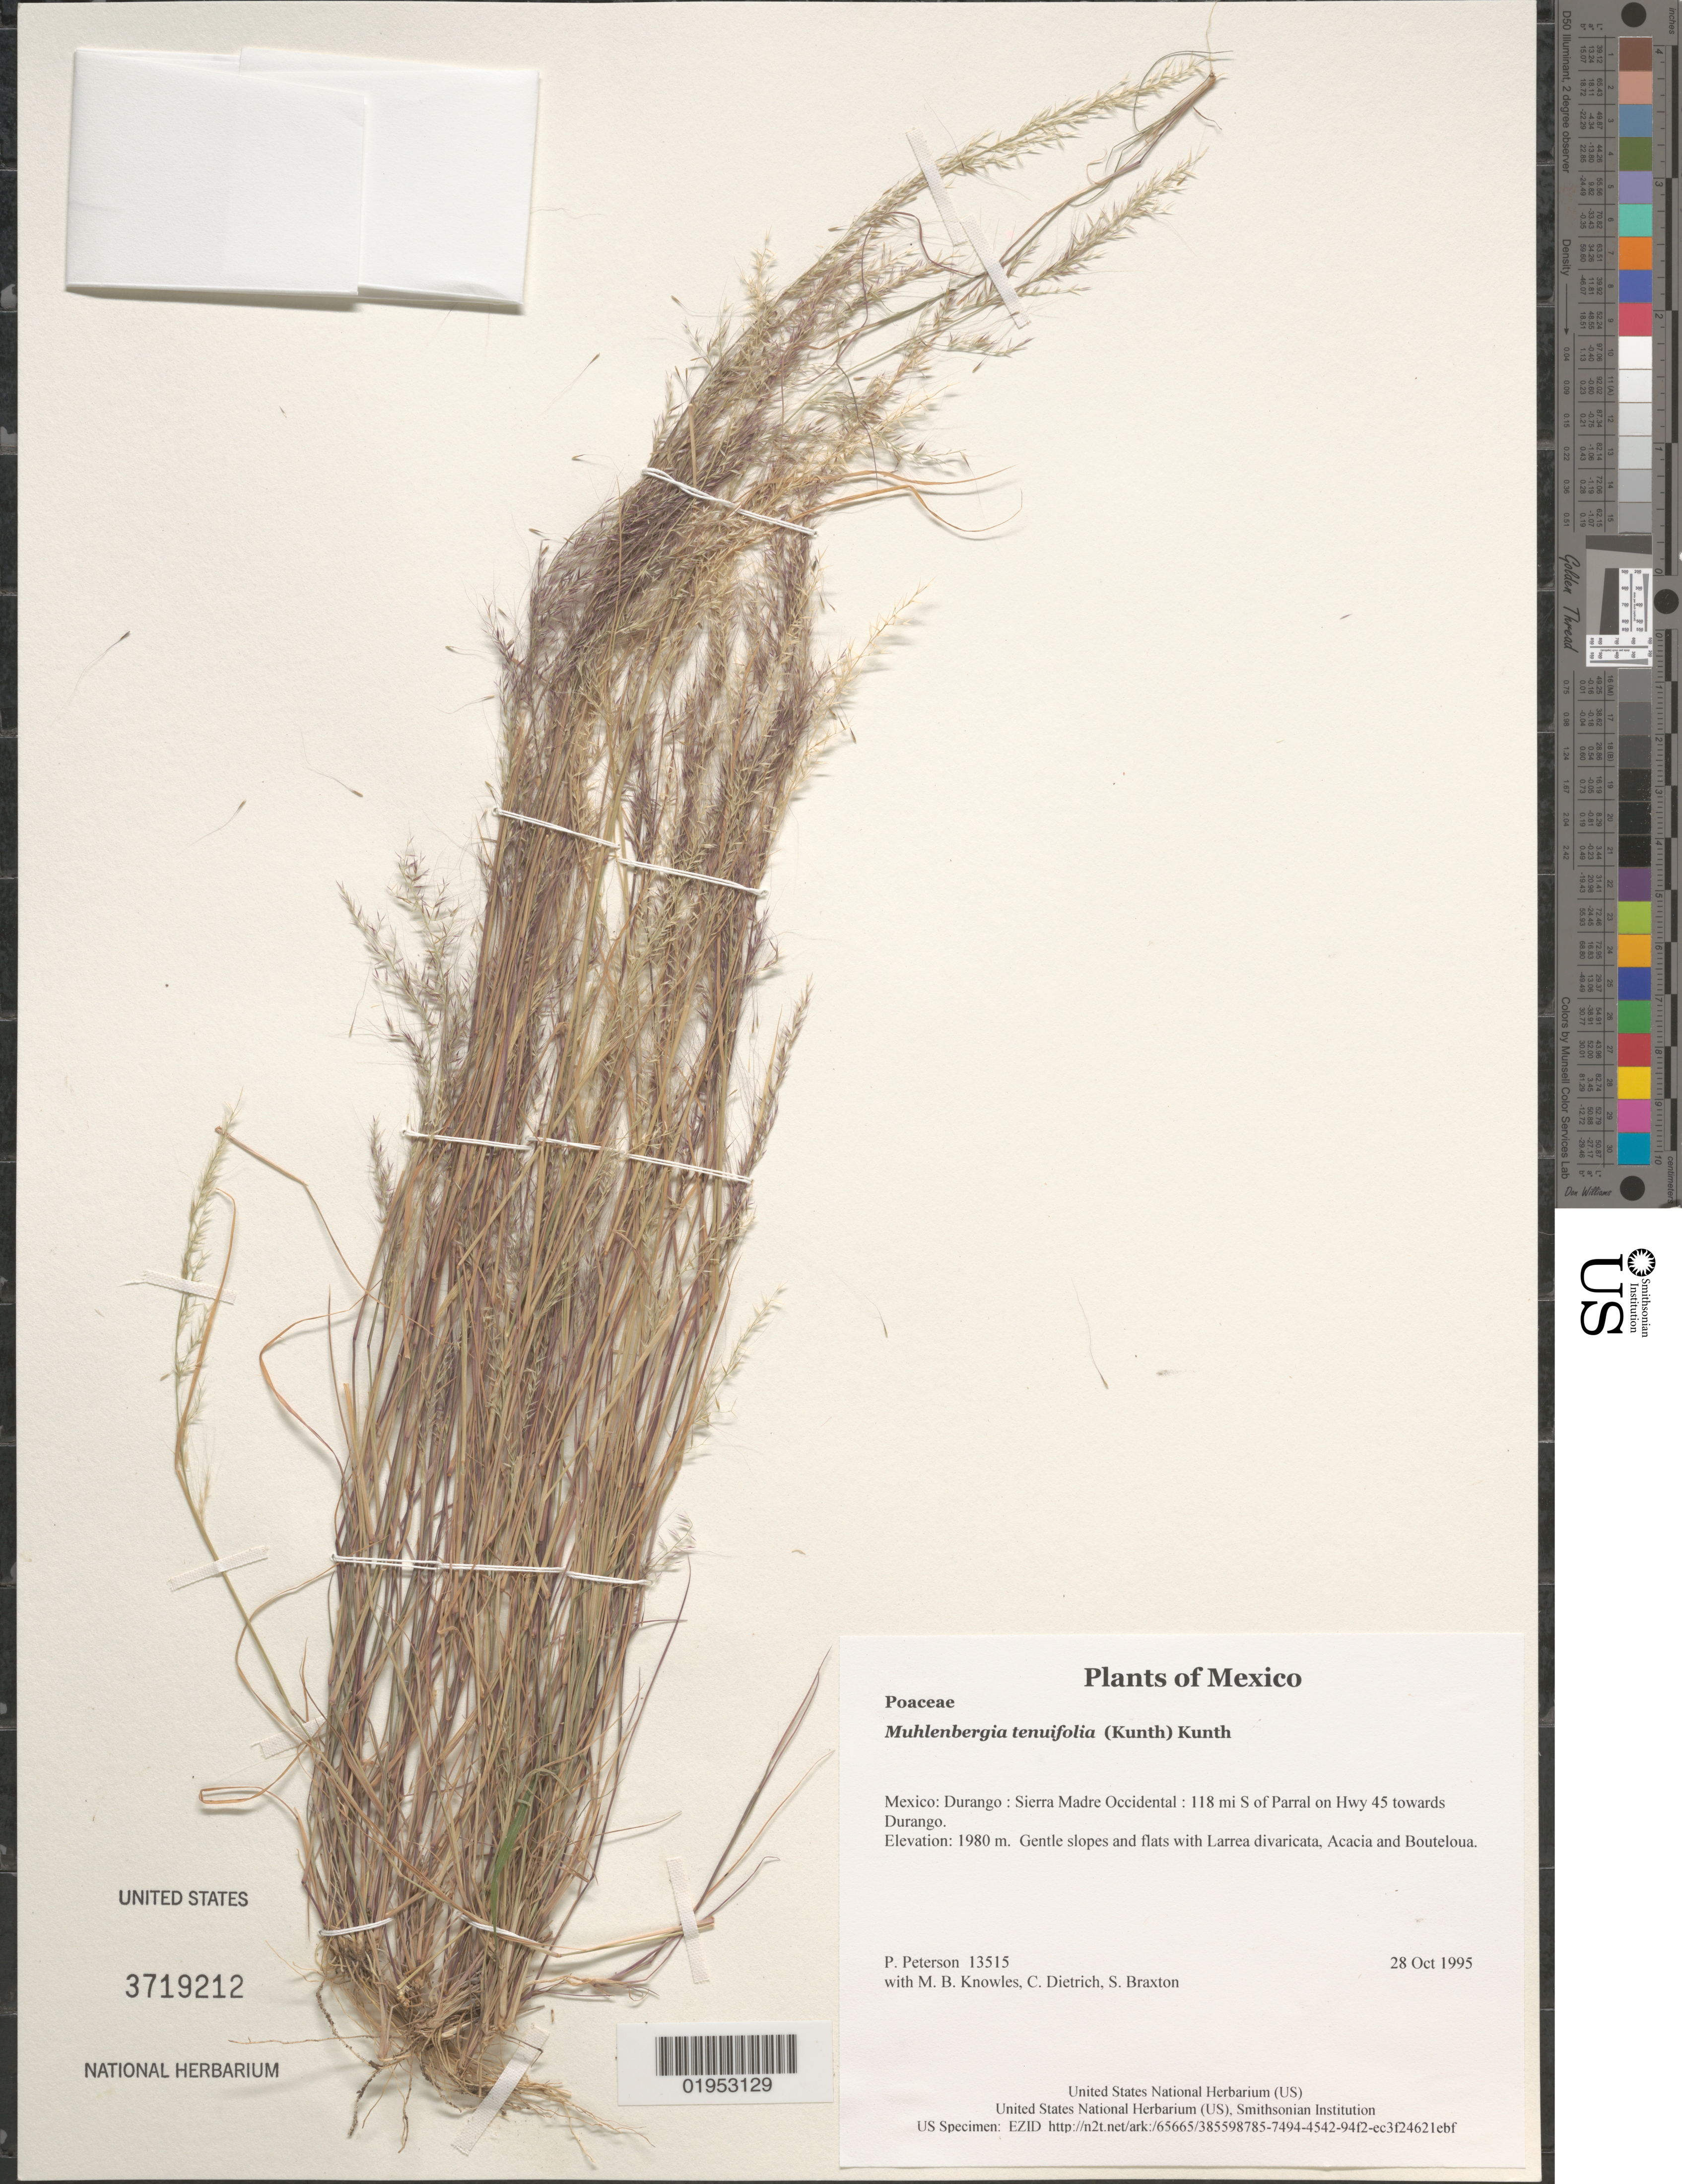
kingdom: Plantae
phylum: Tracheophyta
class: Liliopsida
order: Poales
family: Poaceae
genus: Muhlenbergia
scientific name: Muhlenbergia tenuifolia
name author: (Kunth) Kunth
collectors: P. M. Peterson, M. B. Knowles, C. Dietrich & S. Braxton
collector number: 13515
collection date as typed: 28 Oct 1995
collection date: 1995-10-28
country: Mexico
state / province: Durango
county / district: Sierra Madre Occidental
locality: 118 mi S of Parral on Hwy 45 towards Durango.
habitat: Gentle slopes and flats with Larrea divaricata, Acacia and Bouteloua.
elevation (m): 1980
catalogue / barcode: US 3719212